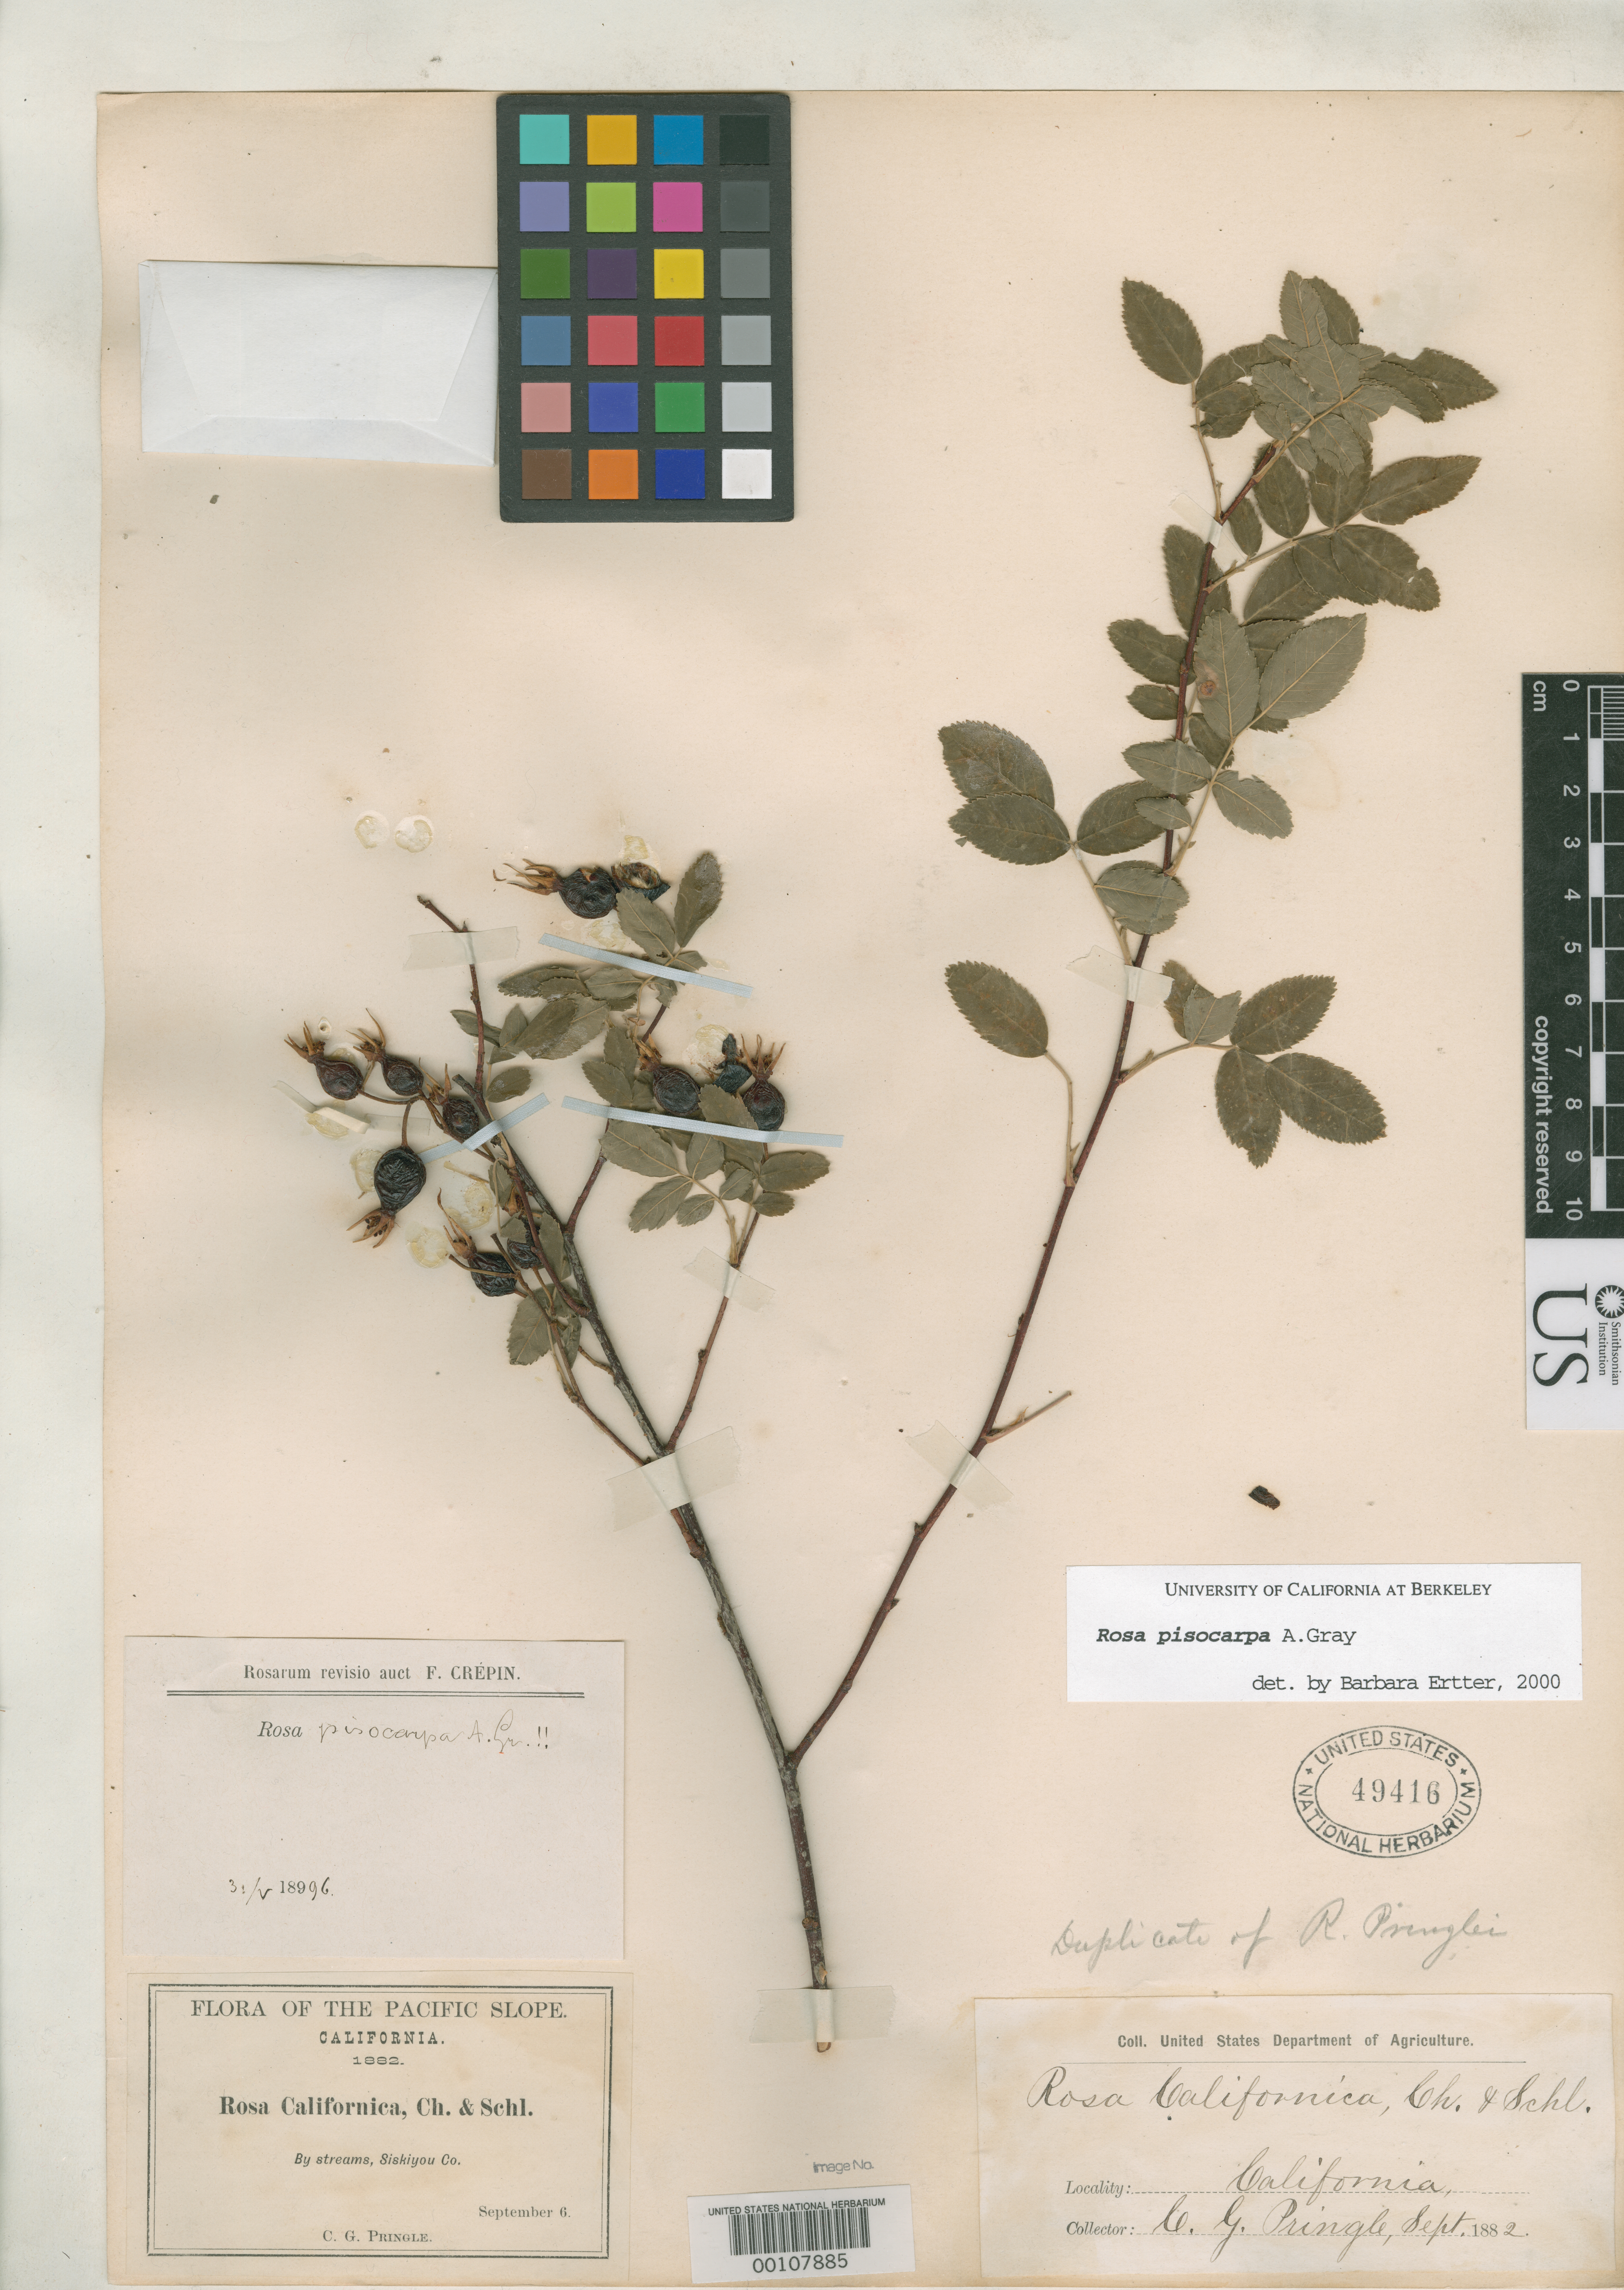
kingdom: Plantae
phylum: Tracheophyta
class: Magnoliopsida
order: Rosales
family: Rosaceae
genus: Rosa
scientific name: Rosa pringlei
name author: Rydb.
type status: Isotype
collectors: C. G. Pringle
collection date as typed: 06 Sep 1882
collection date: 1882-09-06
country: United States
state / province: California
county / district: Siskiyou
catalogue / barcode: US 49416